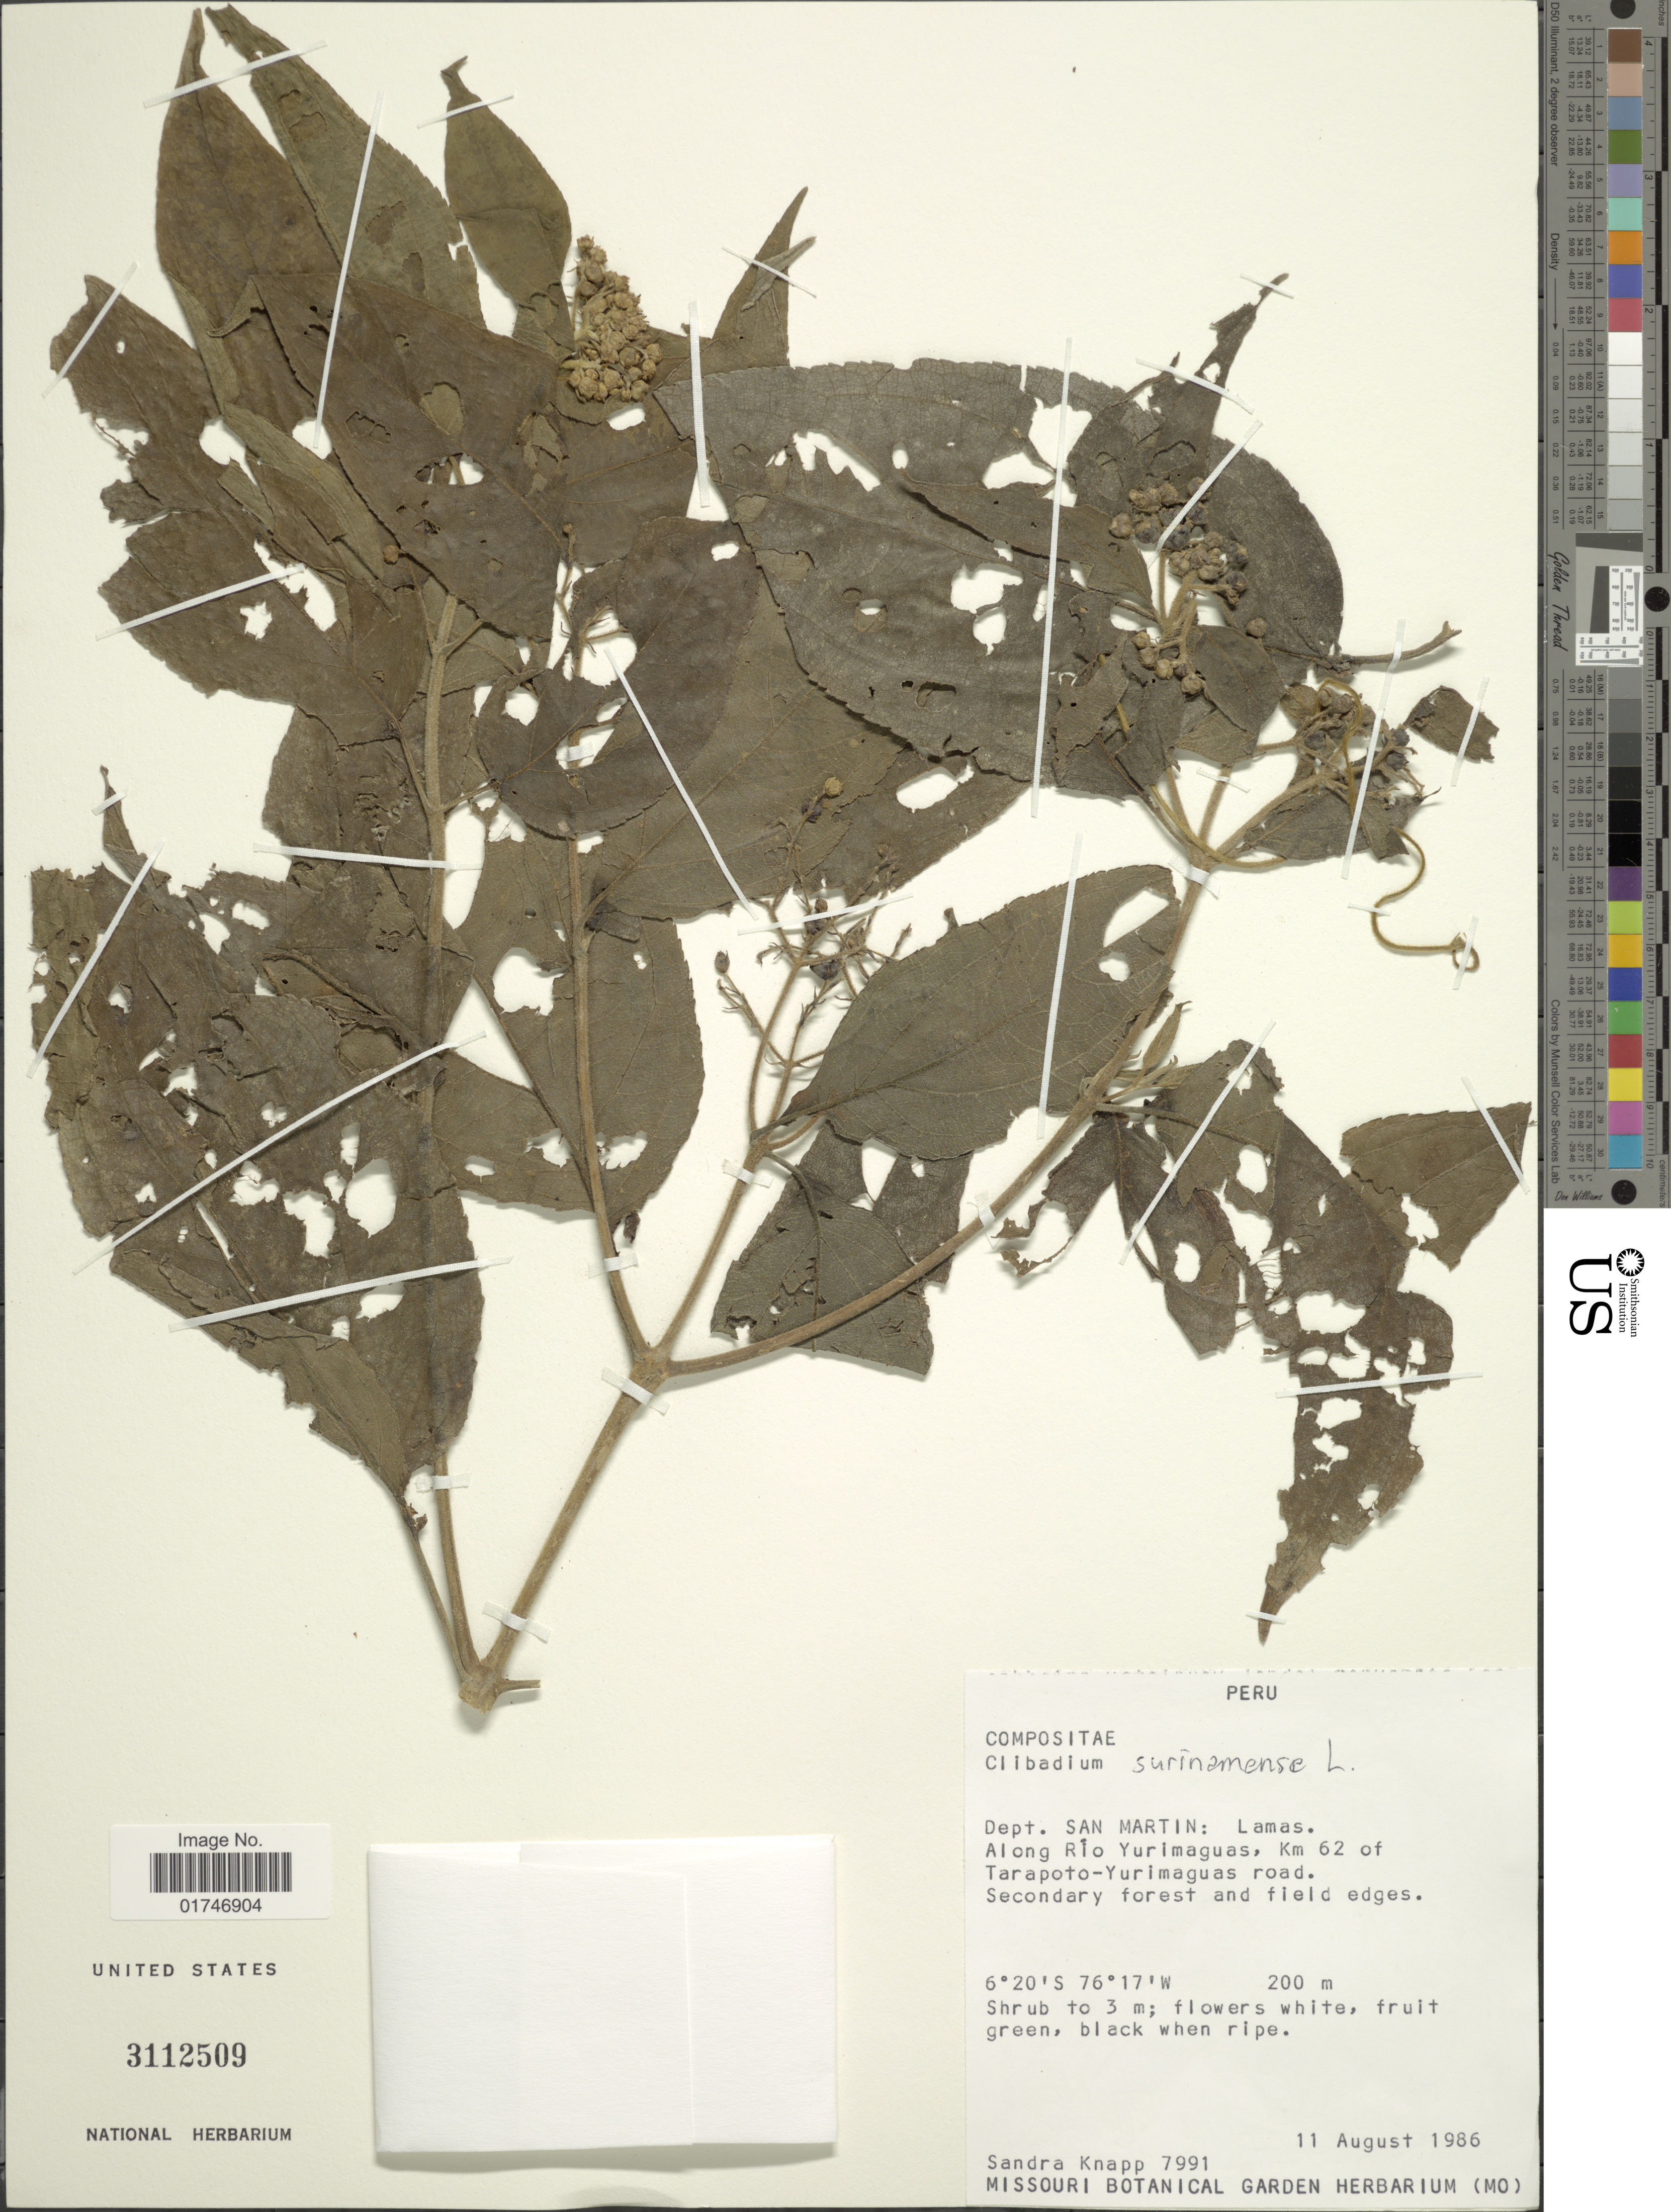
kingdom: Plantae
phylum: Tracheophyta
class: Magnoliopsida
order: Asterales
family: Asteraceae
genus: Clibadium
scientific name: Clibadium surinamense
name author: L.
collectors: S. Knapp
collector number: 7991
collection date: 1986-08-11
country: Peru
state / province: San Martín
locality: Dept. San Martin: Lamas. Along Rio Yurimaguas, Km 62 of Tarapoto-Yurimaguas road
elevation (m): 200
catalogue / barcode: US 3112509